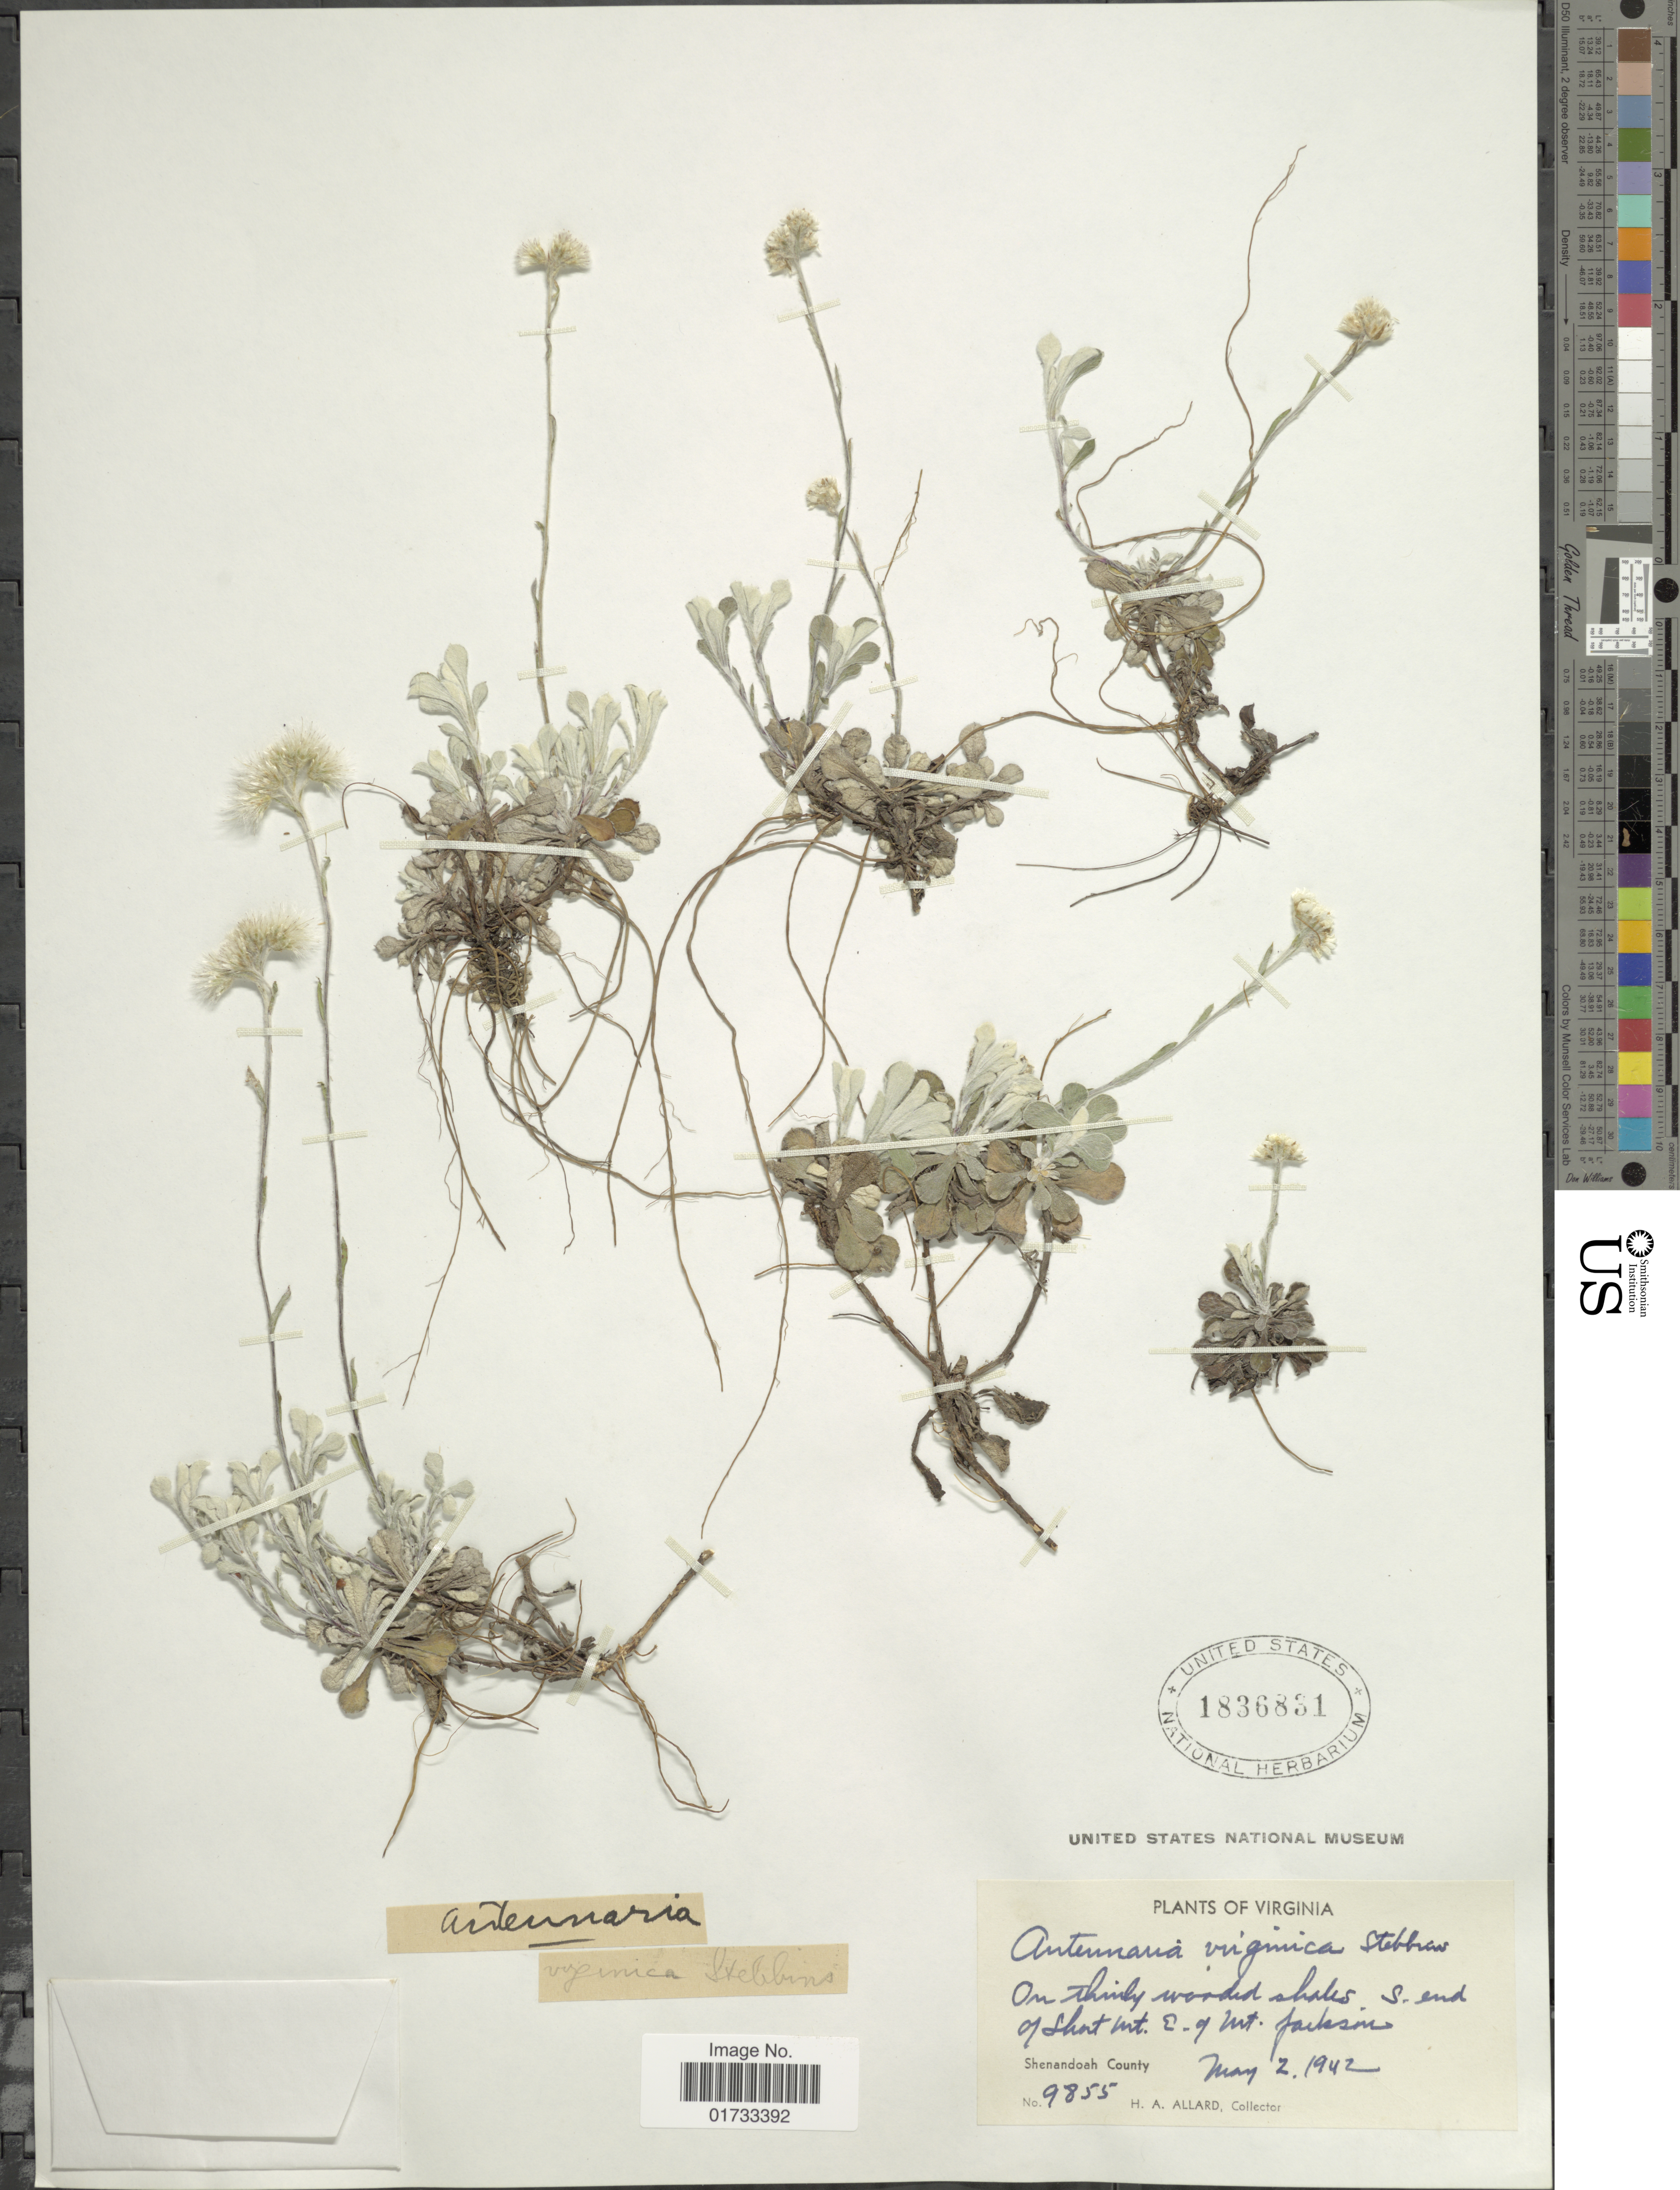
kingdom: Plantae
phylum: Tracheophyta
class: Magnoliopsida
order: Asterales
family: Asteraceae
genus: Antennaria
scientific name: Antennaria virginica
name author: Stebbins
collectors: H. A. Allard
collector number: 9855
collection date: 1942-05-02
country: United States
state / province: Virginia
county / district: Shenandoah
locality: S. end of Short Mt. E. 9 Mt. Jackson, Shenandoah County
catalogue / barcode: US 1836831